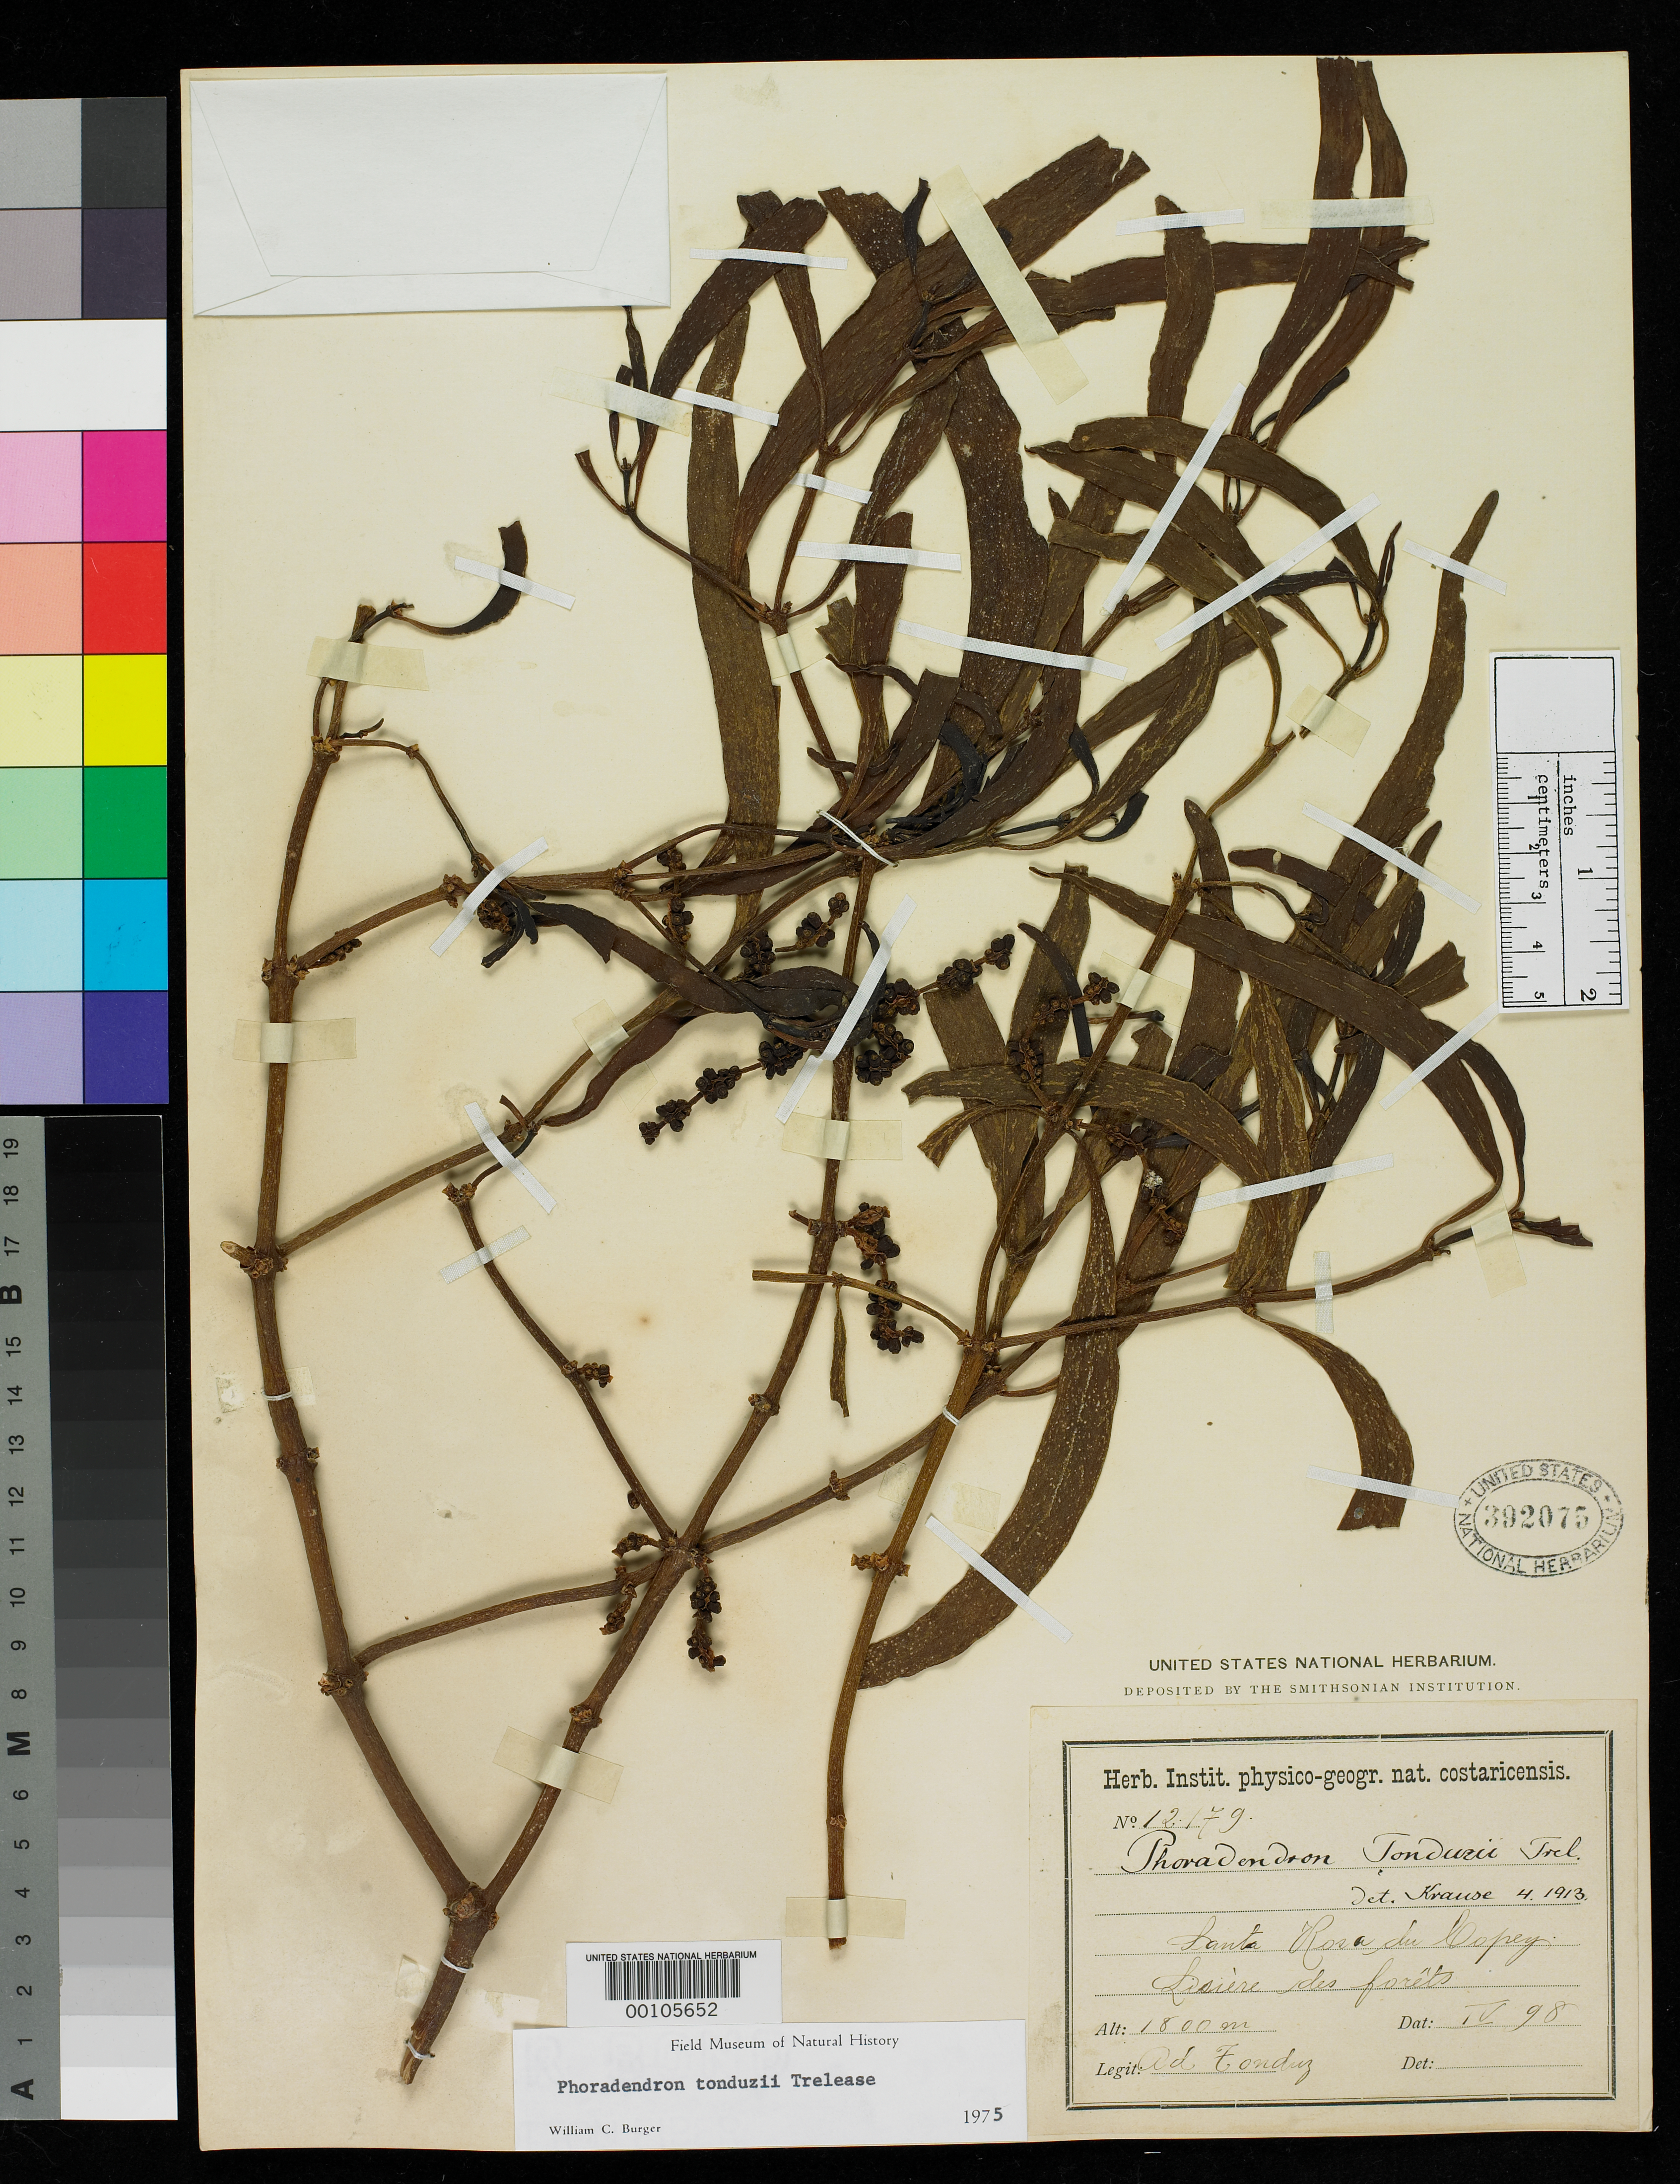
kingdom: Plantae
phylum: Tracheophyta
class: Magnoliopsida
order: Santalales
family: Viscaceae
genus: Phoradendron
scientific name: Phoradendron tonduzii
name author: Trel.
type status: Isotype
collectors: A. Tonduz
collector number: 12179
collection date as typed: Apr 1898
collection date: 1898-04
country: Costa Rica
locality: Santa Rosa de Copey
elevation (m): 1800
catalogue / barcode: US 392075